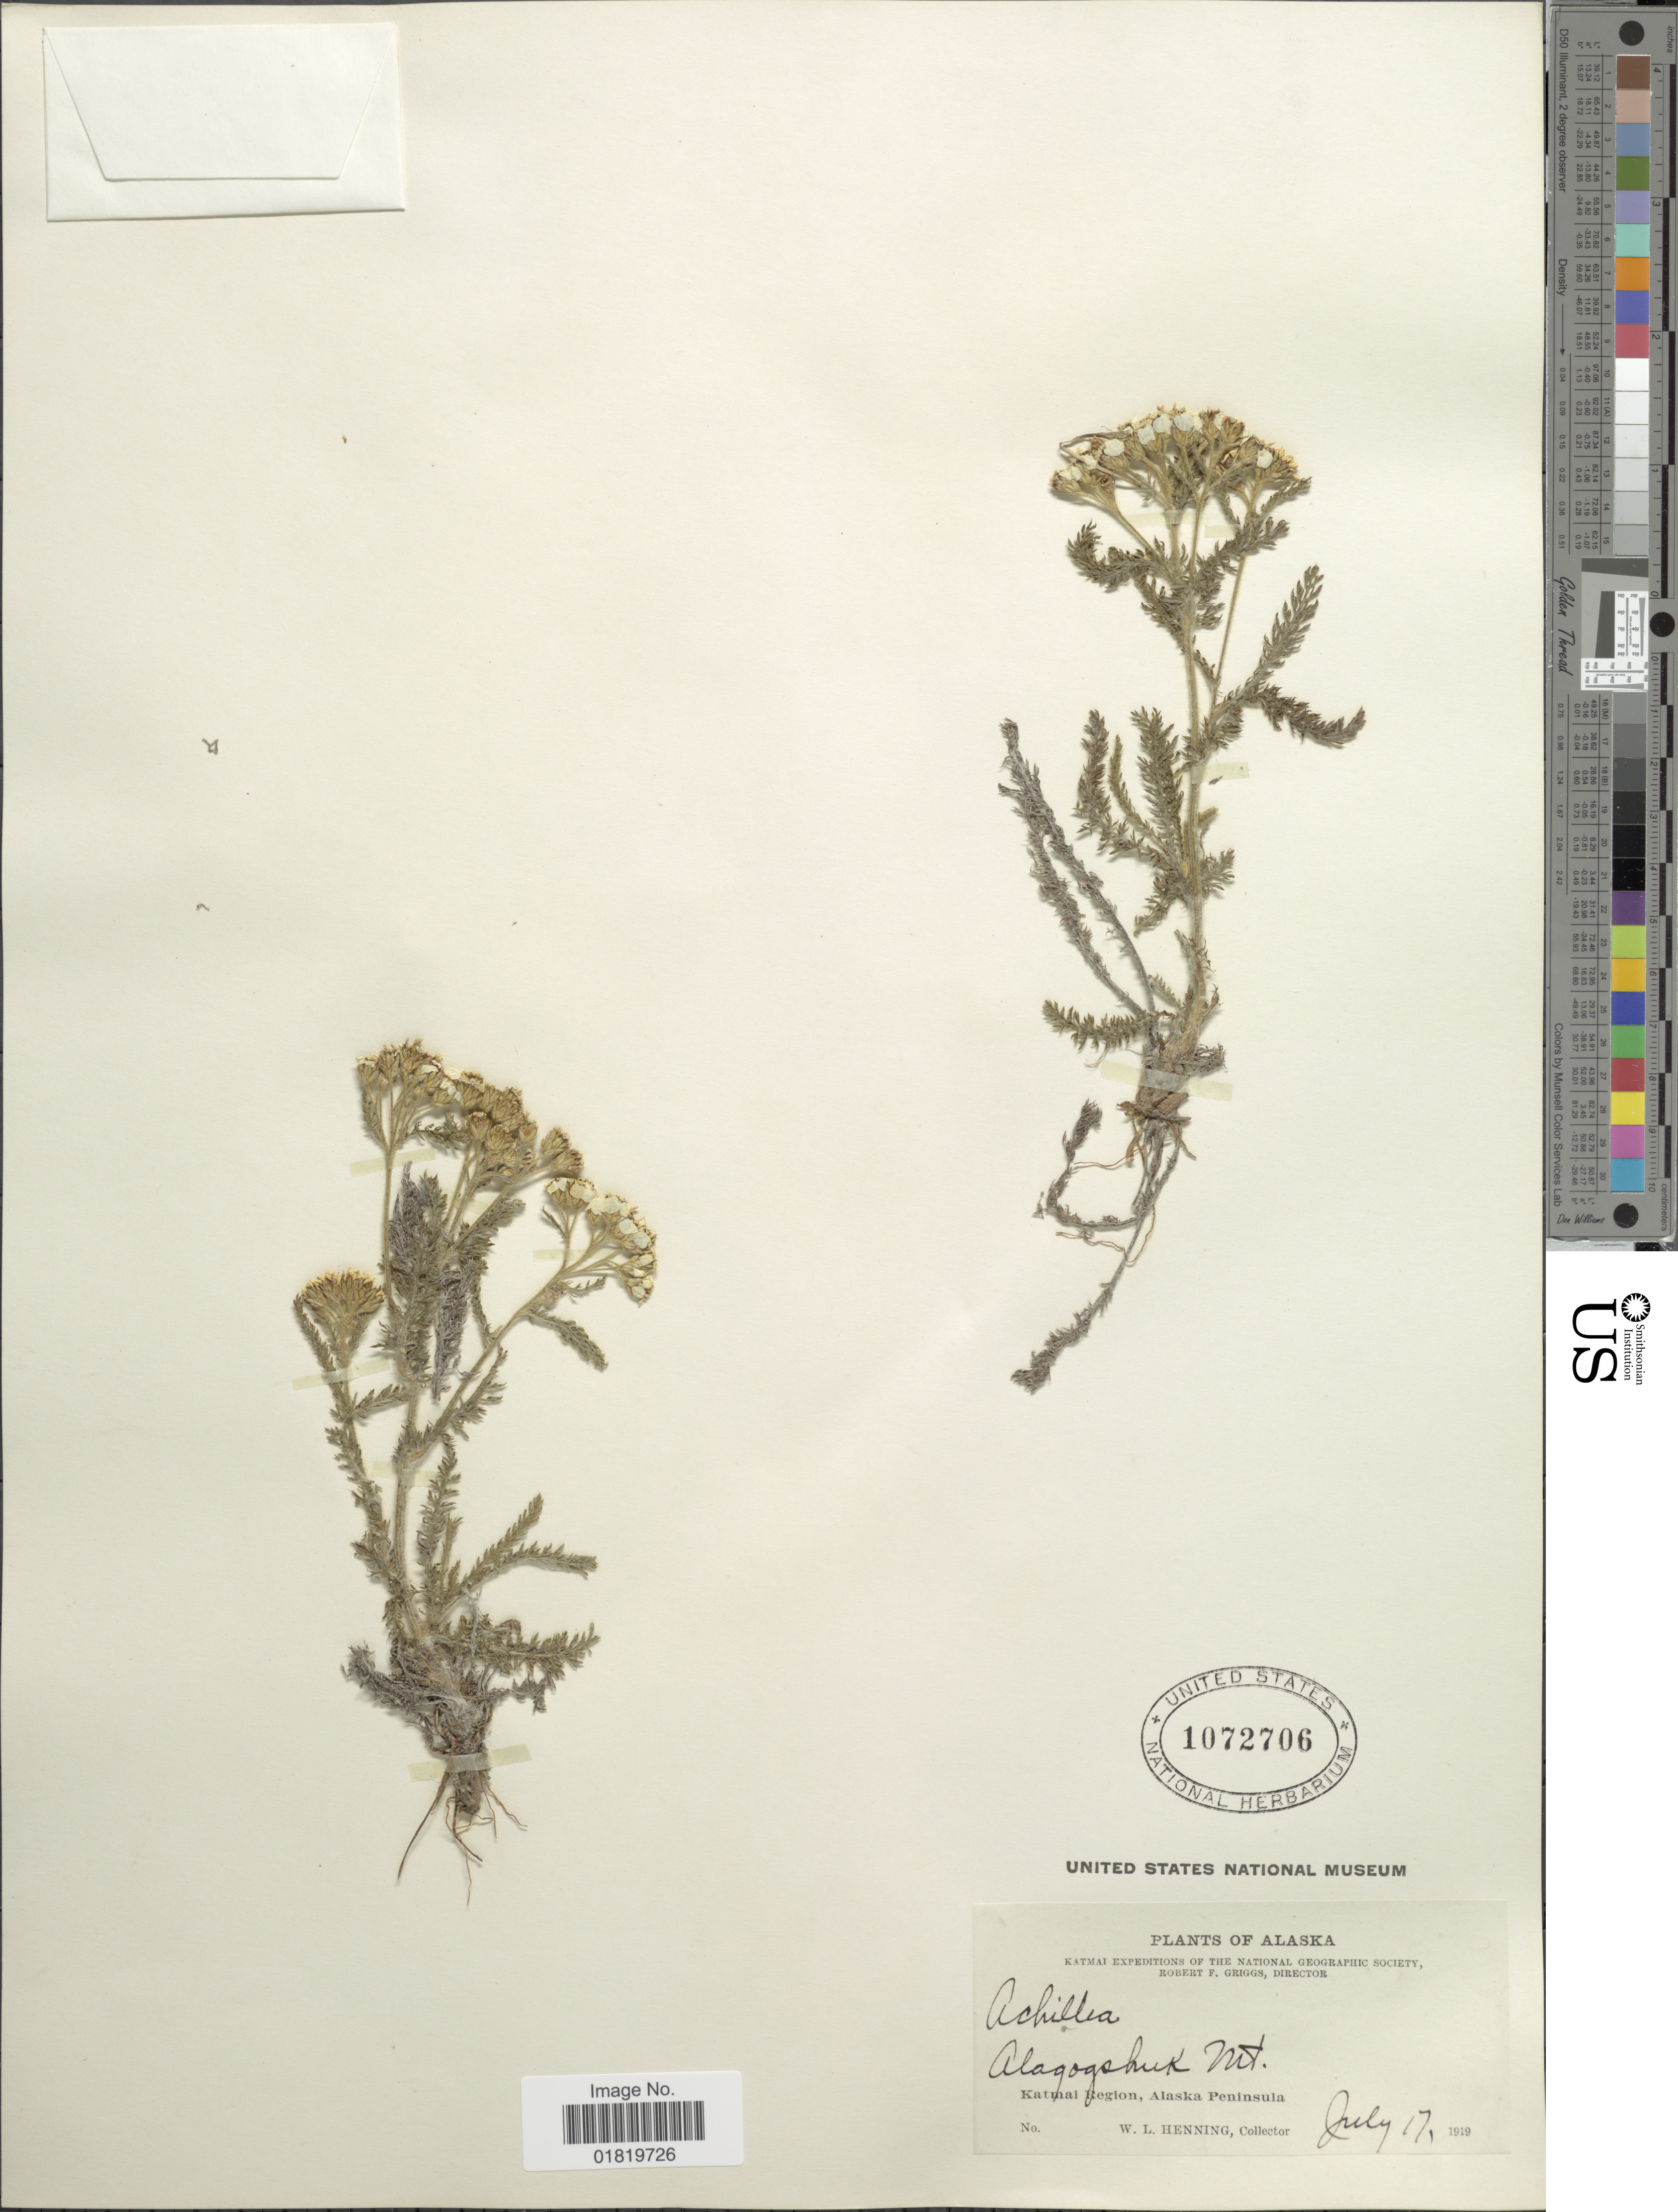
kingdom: Plantae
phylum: Tracheophyta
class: Magnoliopsida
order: Asterales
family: Asteraceae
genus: Achillea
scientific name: Achillea borealis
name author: Bong.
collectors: W. Henning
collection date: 1919-07-17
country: United States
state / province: Alaska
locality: Alagogshuk Mt., Katmai Region, Alaska Peninsula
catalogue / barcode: US 1072706